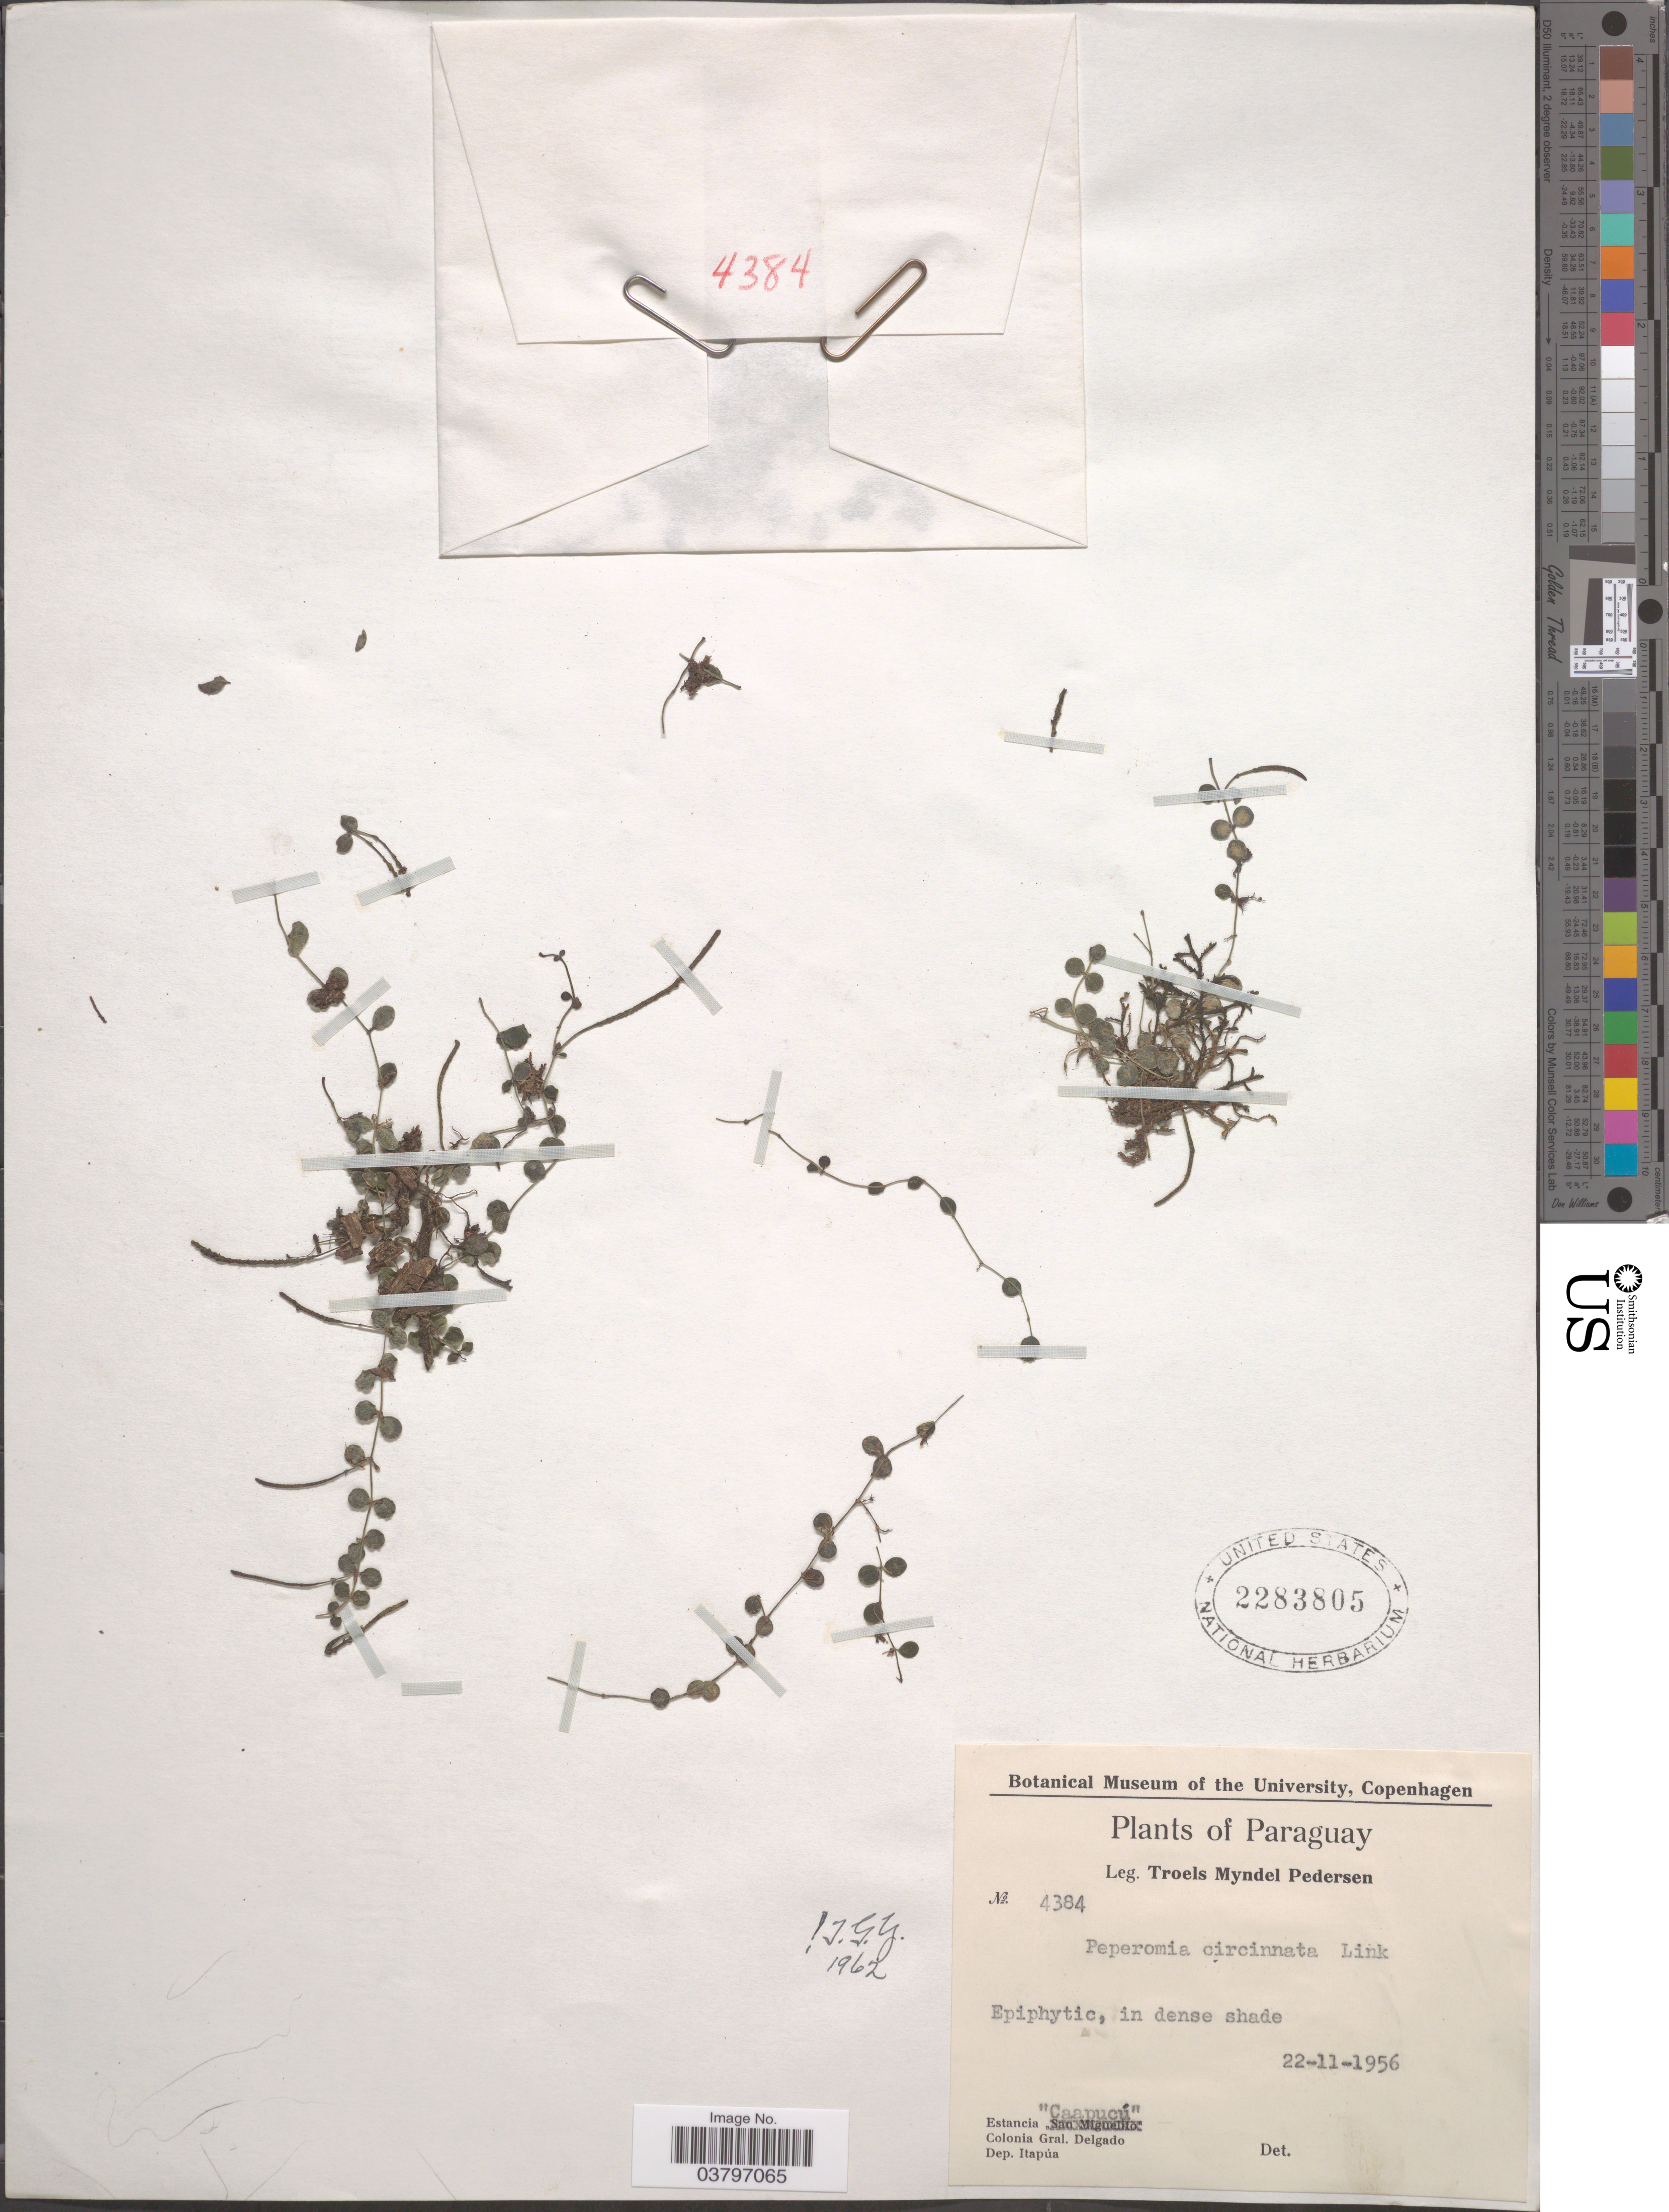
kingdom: Plantae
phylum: Tracheophyta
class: Magnoliopsida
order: Piperales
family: Piperaceae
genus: Peperomia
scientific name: Peperomia circinnata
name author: Link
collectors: T. Pederson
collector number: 4384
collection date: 1956-11-22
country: Paraguay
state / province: Itapua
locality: Estancia "Caapucú". Colonia Gral. Delgado. Dep. Itapúa.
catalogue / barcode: US 2283805